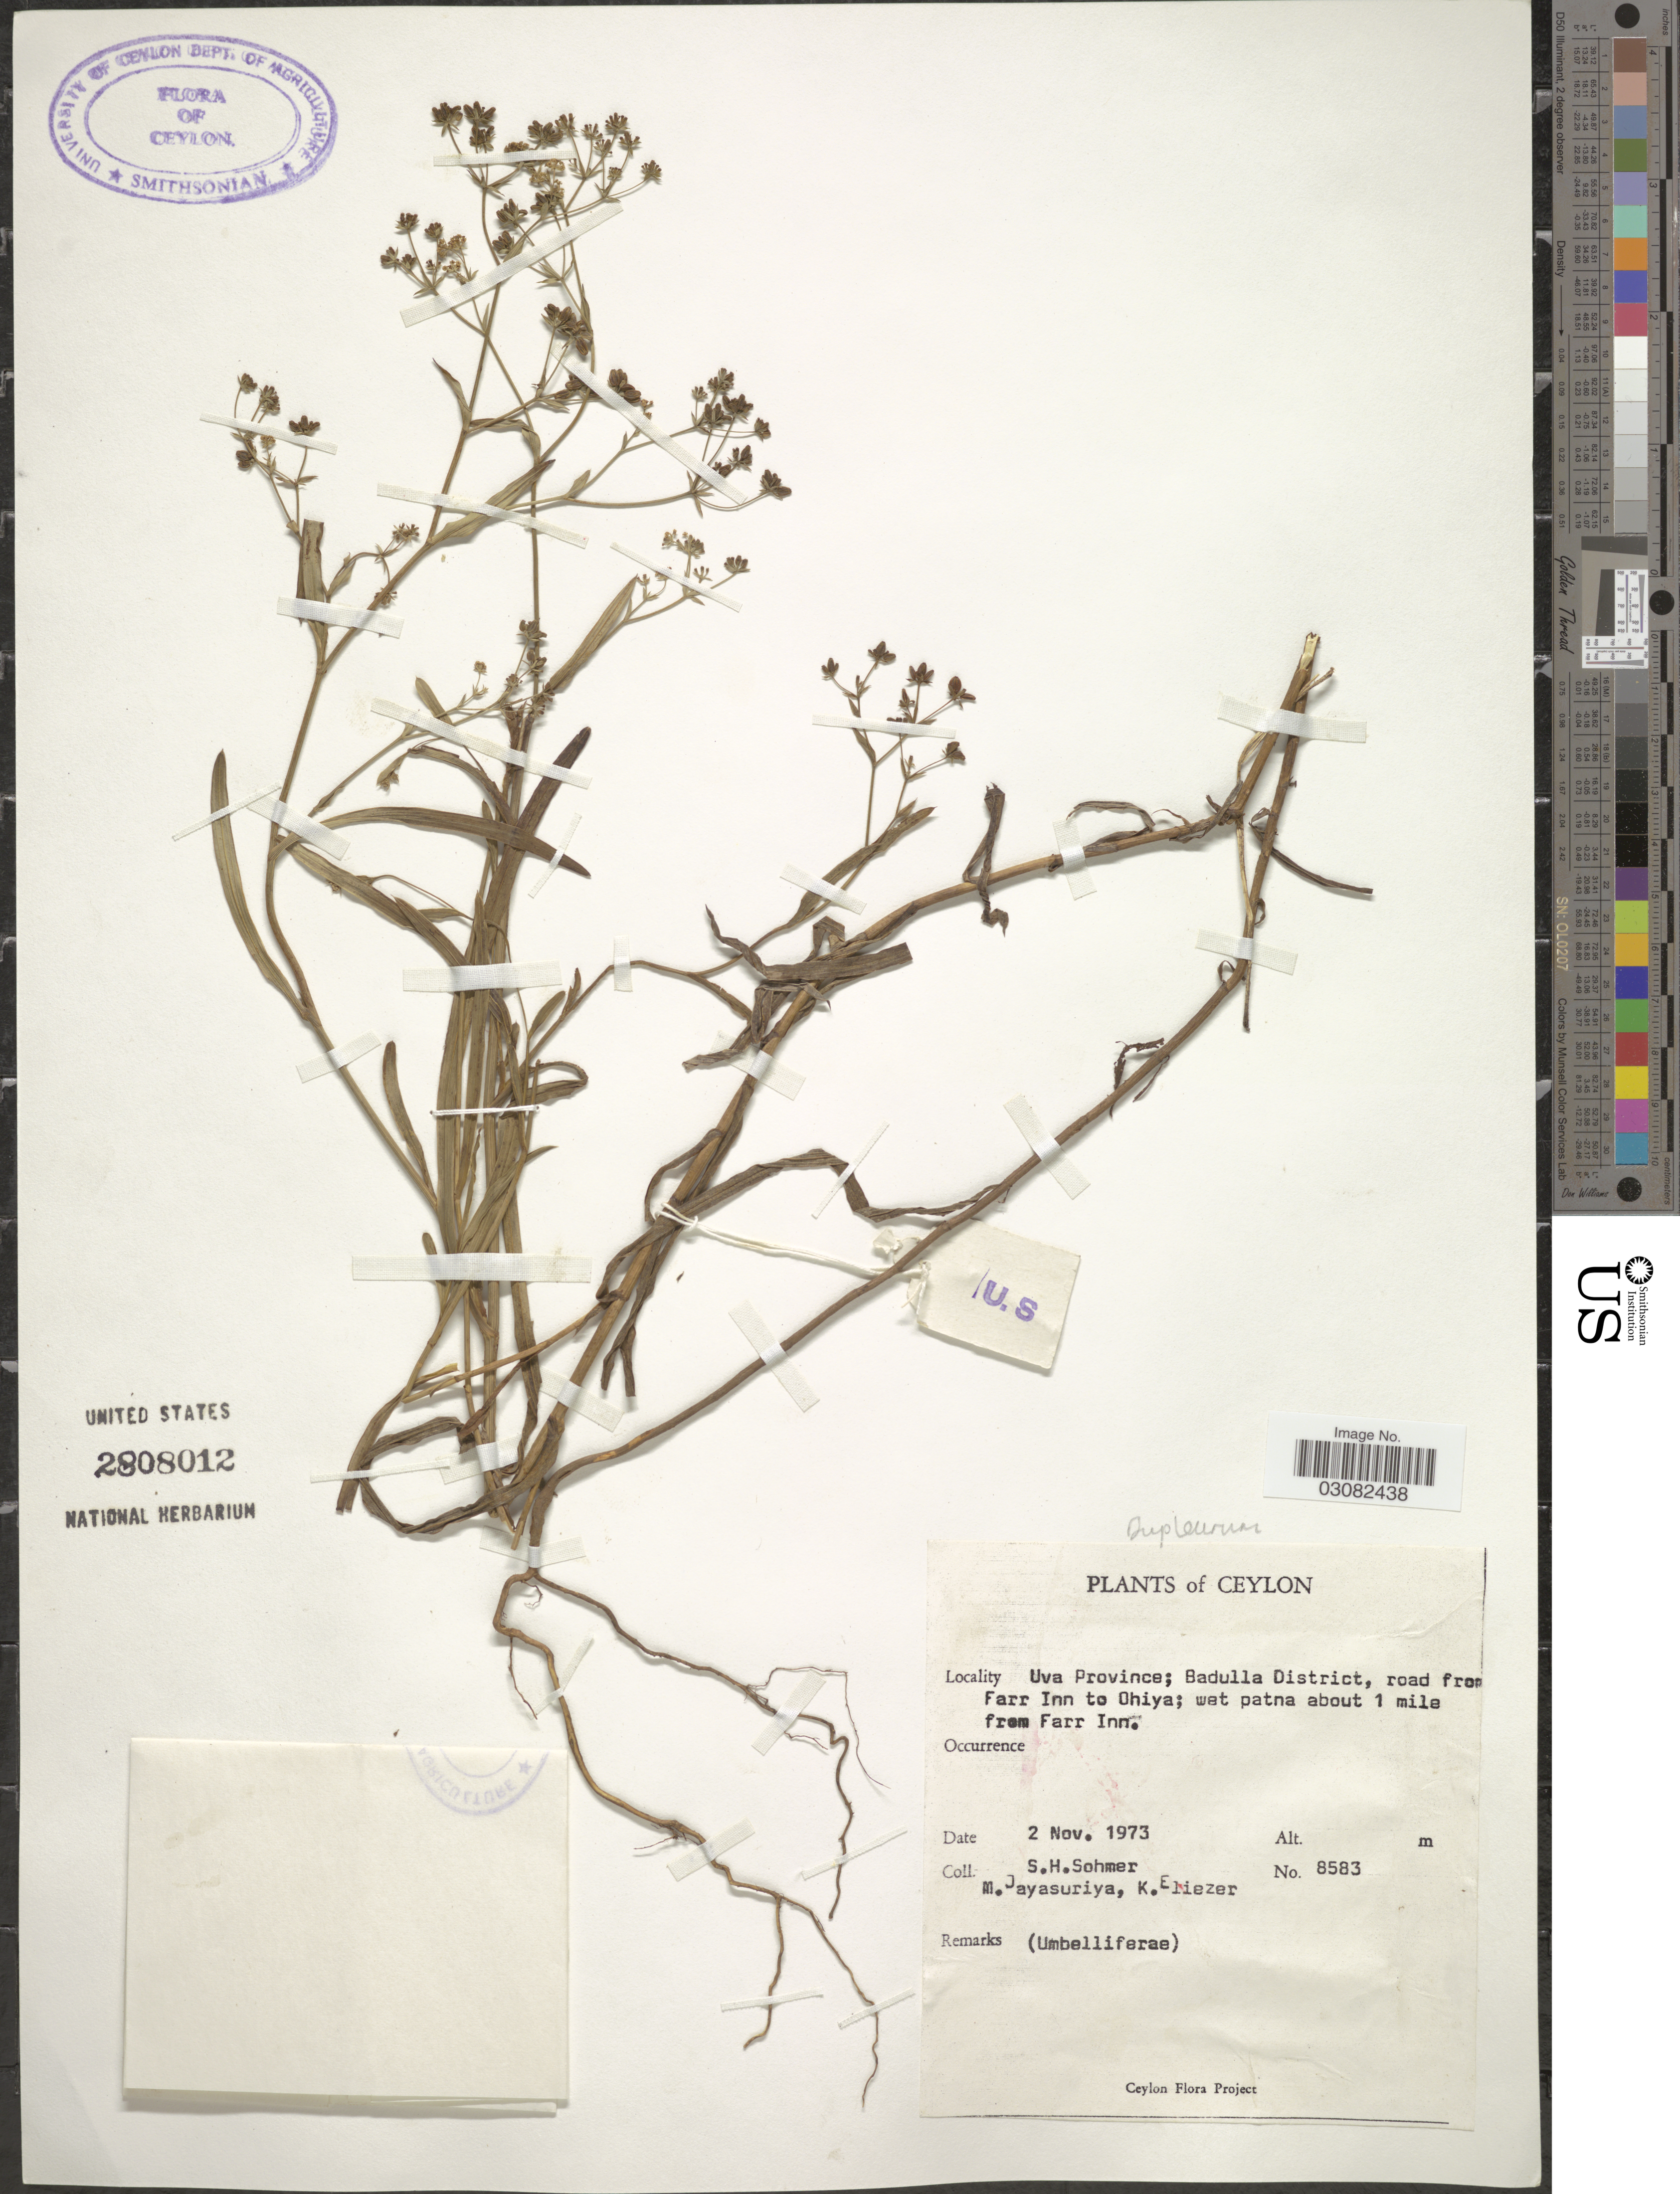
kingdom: Plantae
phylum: Tracheophyta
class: Magnoliopsida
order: Apiales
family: Apiaceae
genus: Bupleurum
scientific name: Bupleurum sp.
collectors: S. H. Sohmer, M. Jayasuriya & K. Eliezer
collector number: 8583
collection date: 1973-11-02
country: Sri Lanka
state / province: Uva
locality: Ceylon. Badulla District, road from Farr Inn to Ohiya; wet patna about 1 mile from Farr Inn.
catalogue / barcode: US 2808012